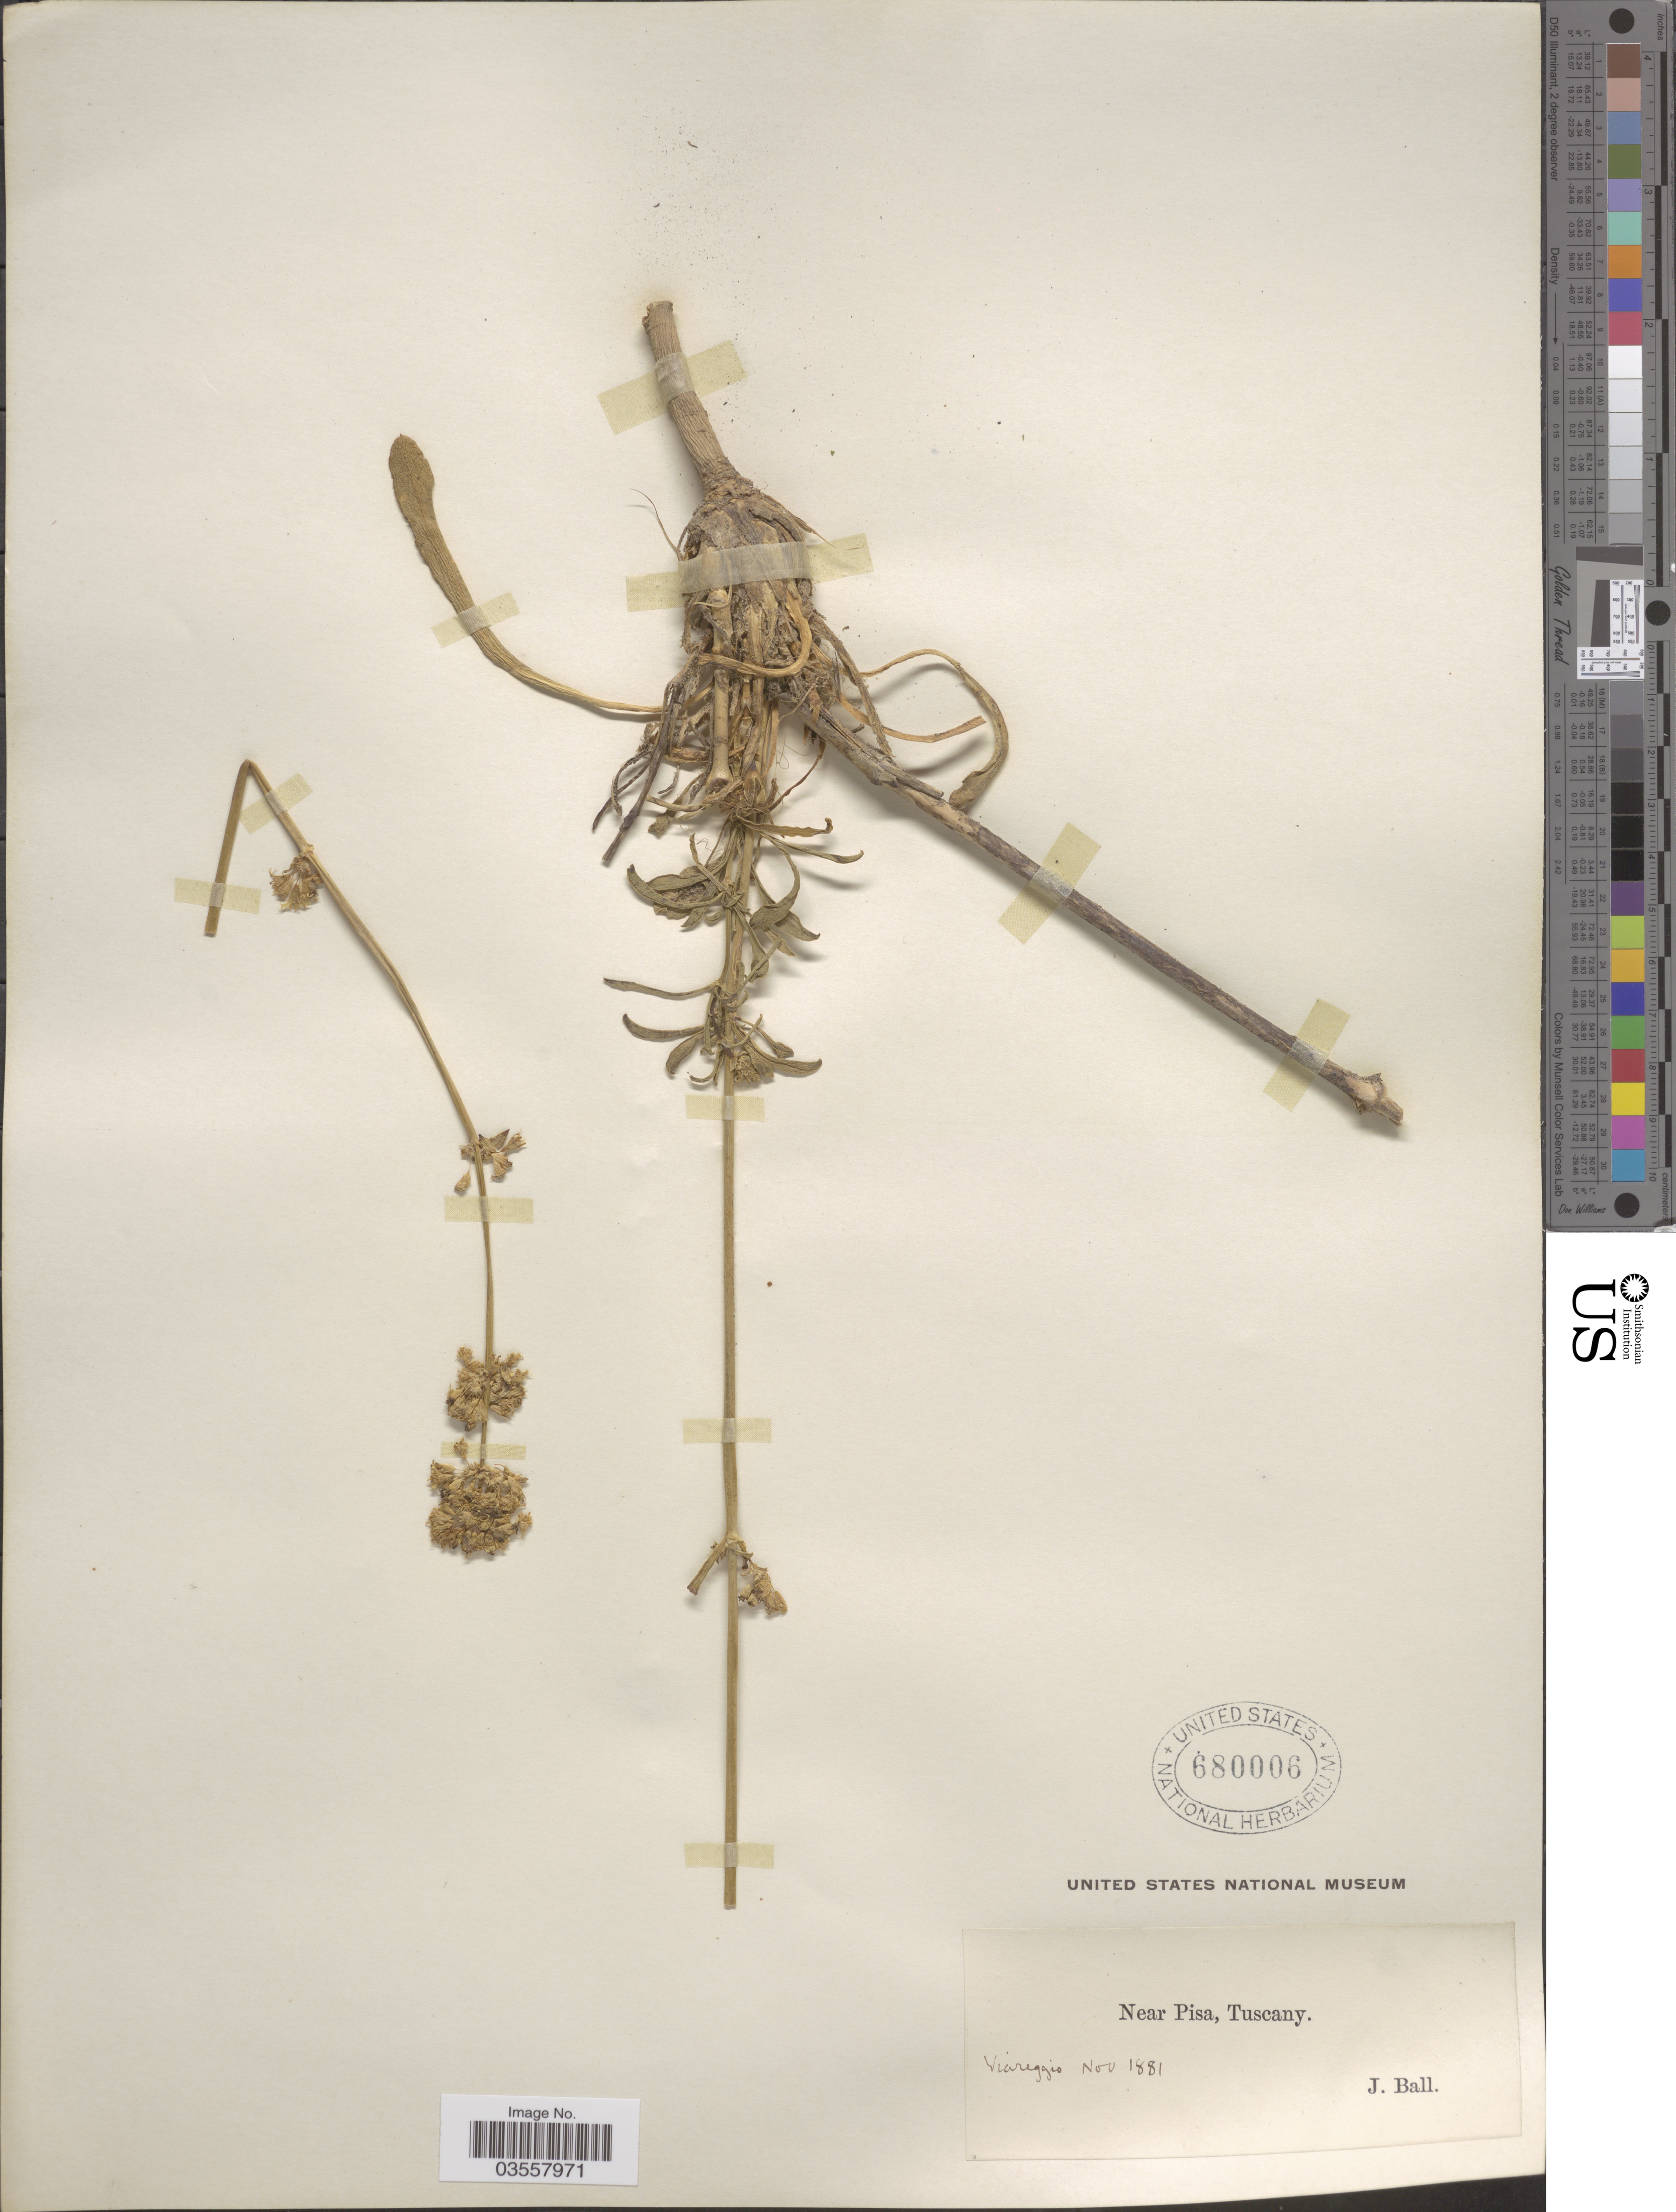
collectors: J. Ball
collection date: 1881-11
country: Italy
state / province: Tuscany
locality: Near Pisa. Viareggio.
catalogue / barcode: US 680006